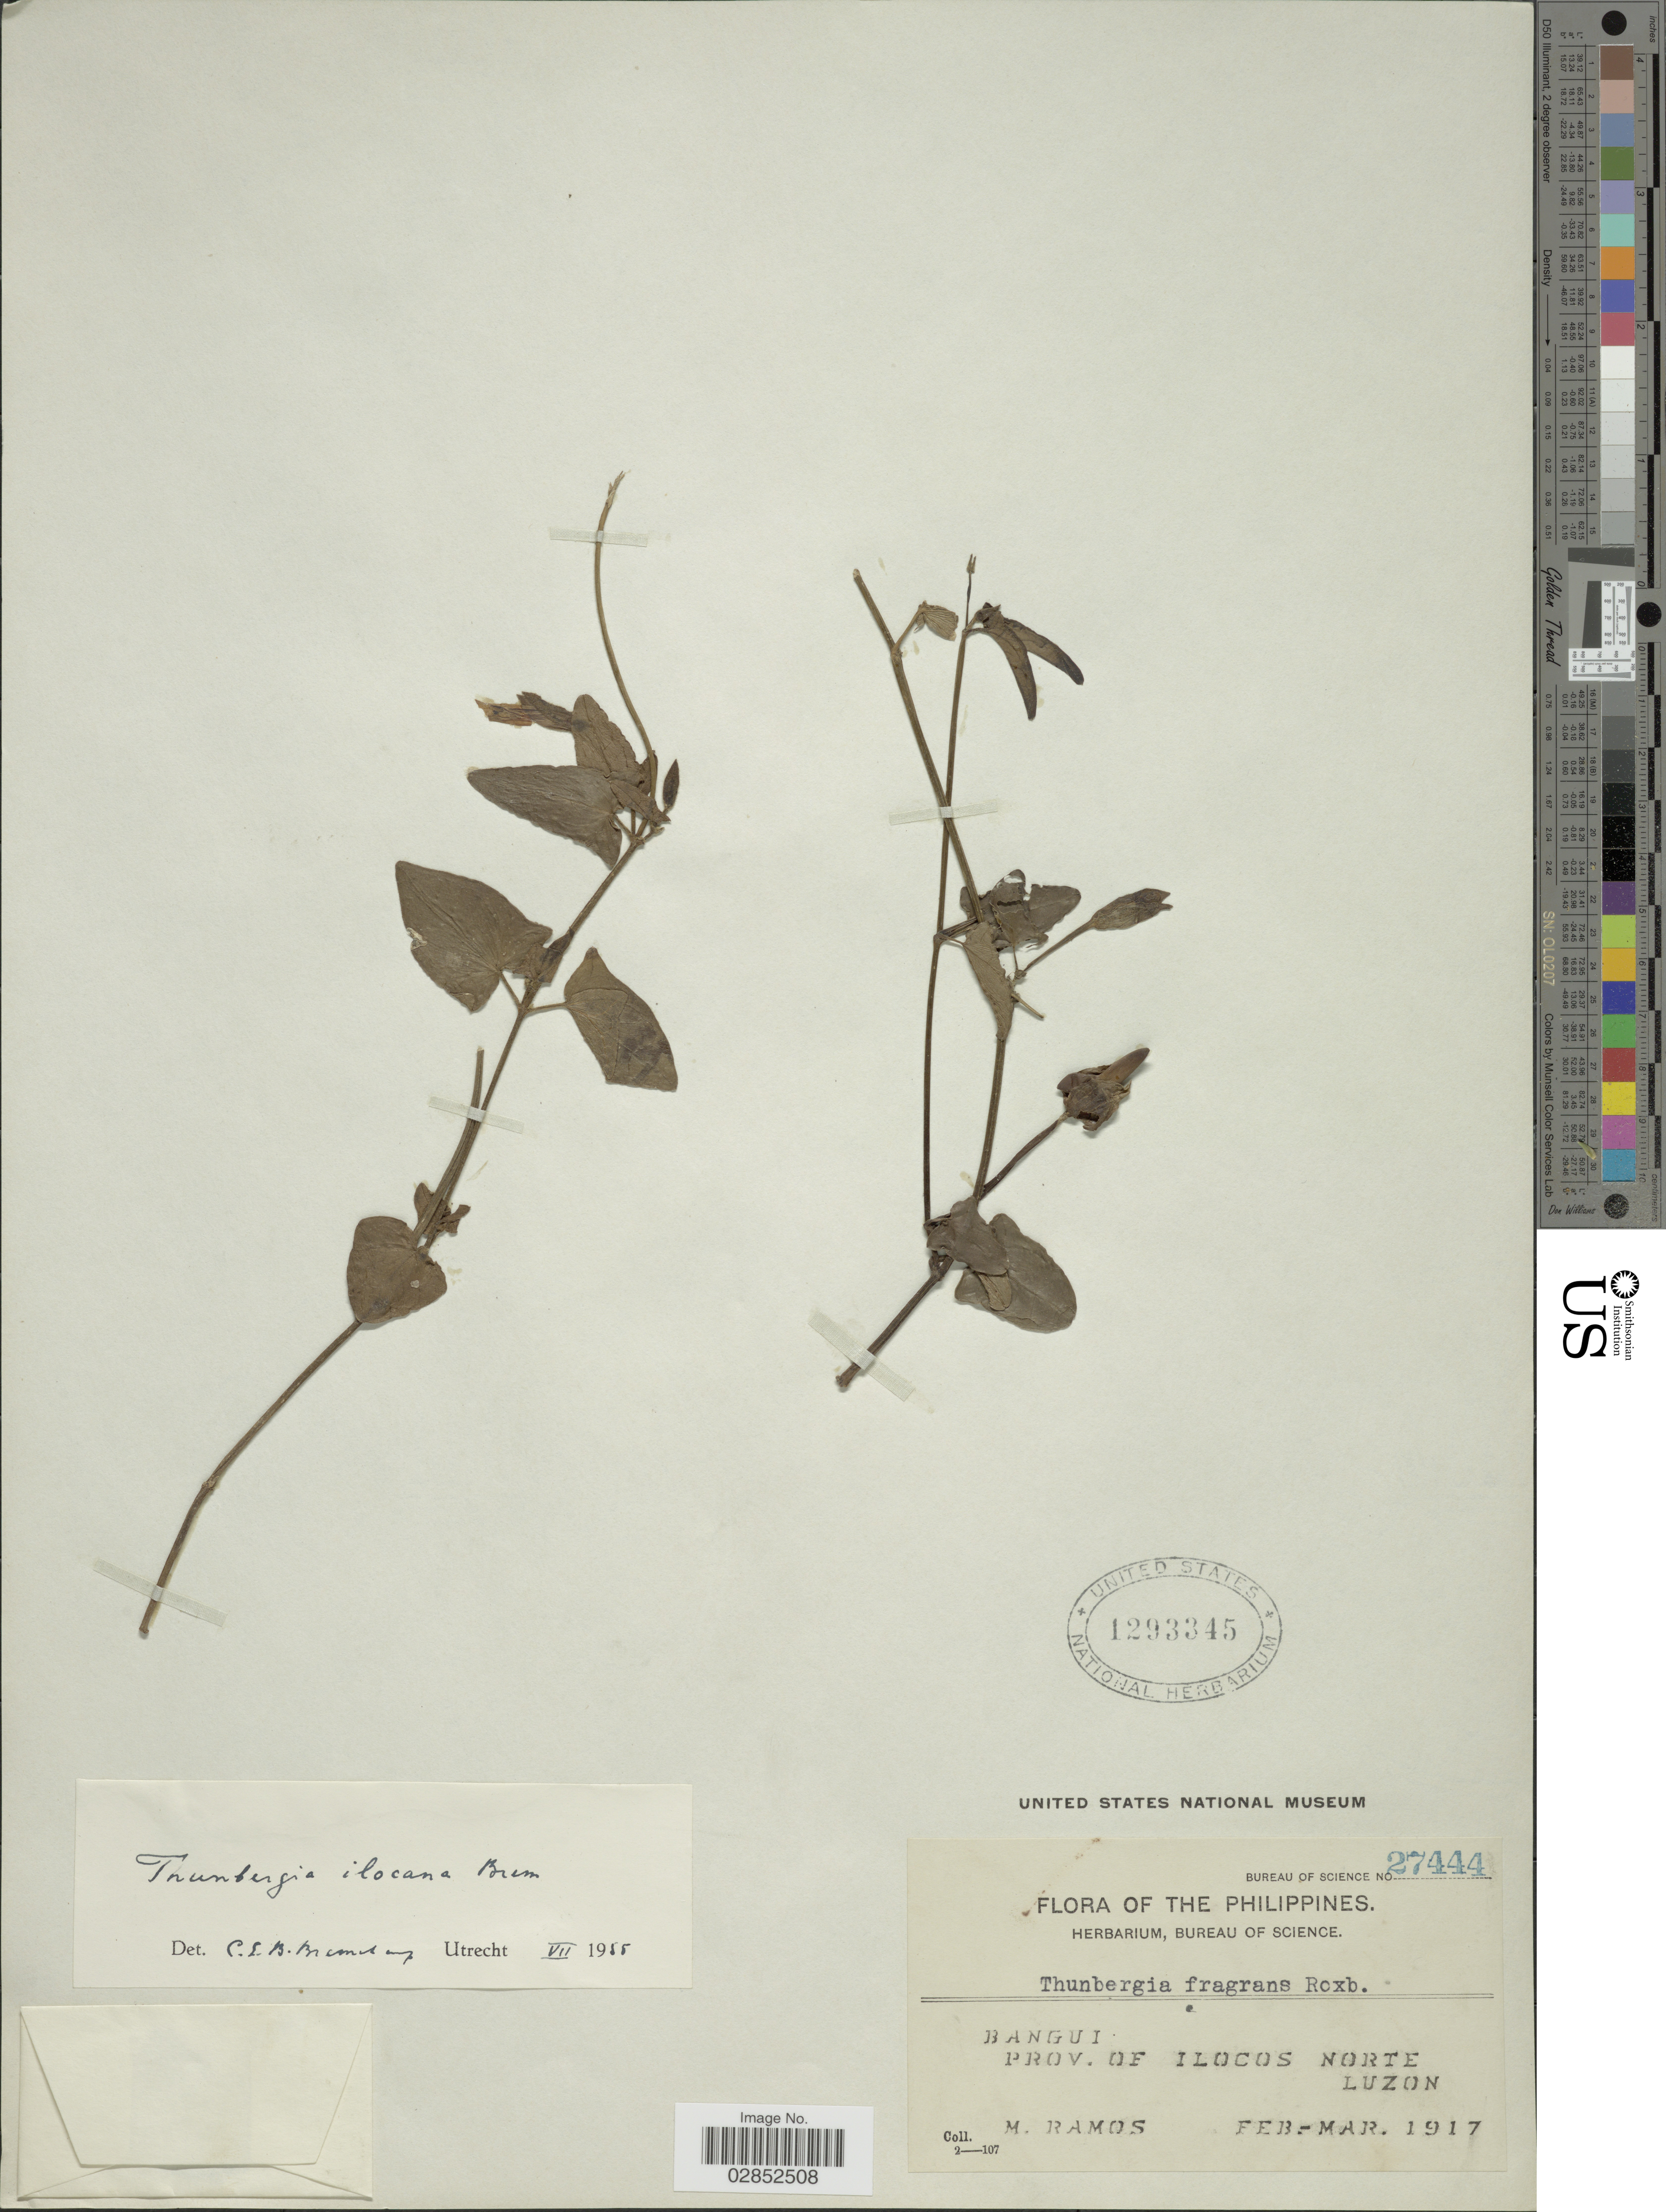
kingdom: Plantae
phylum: Tracheophyta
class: Magnoliopsida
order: Lamiales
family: Acanthaceae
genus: Thunbergia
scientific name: Thunbergia ilocana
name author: Bremek.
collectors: M. Ramos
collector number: Bureau of Science 27444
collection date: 1917-02/1917-03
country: Philippines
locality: Bangui, Prov. of Ilocos Norte, Luzon.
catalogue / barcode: US 1293345